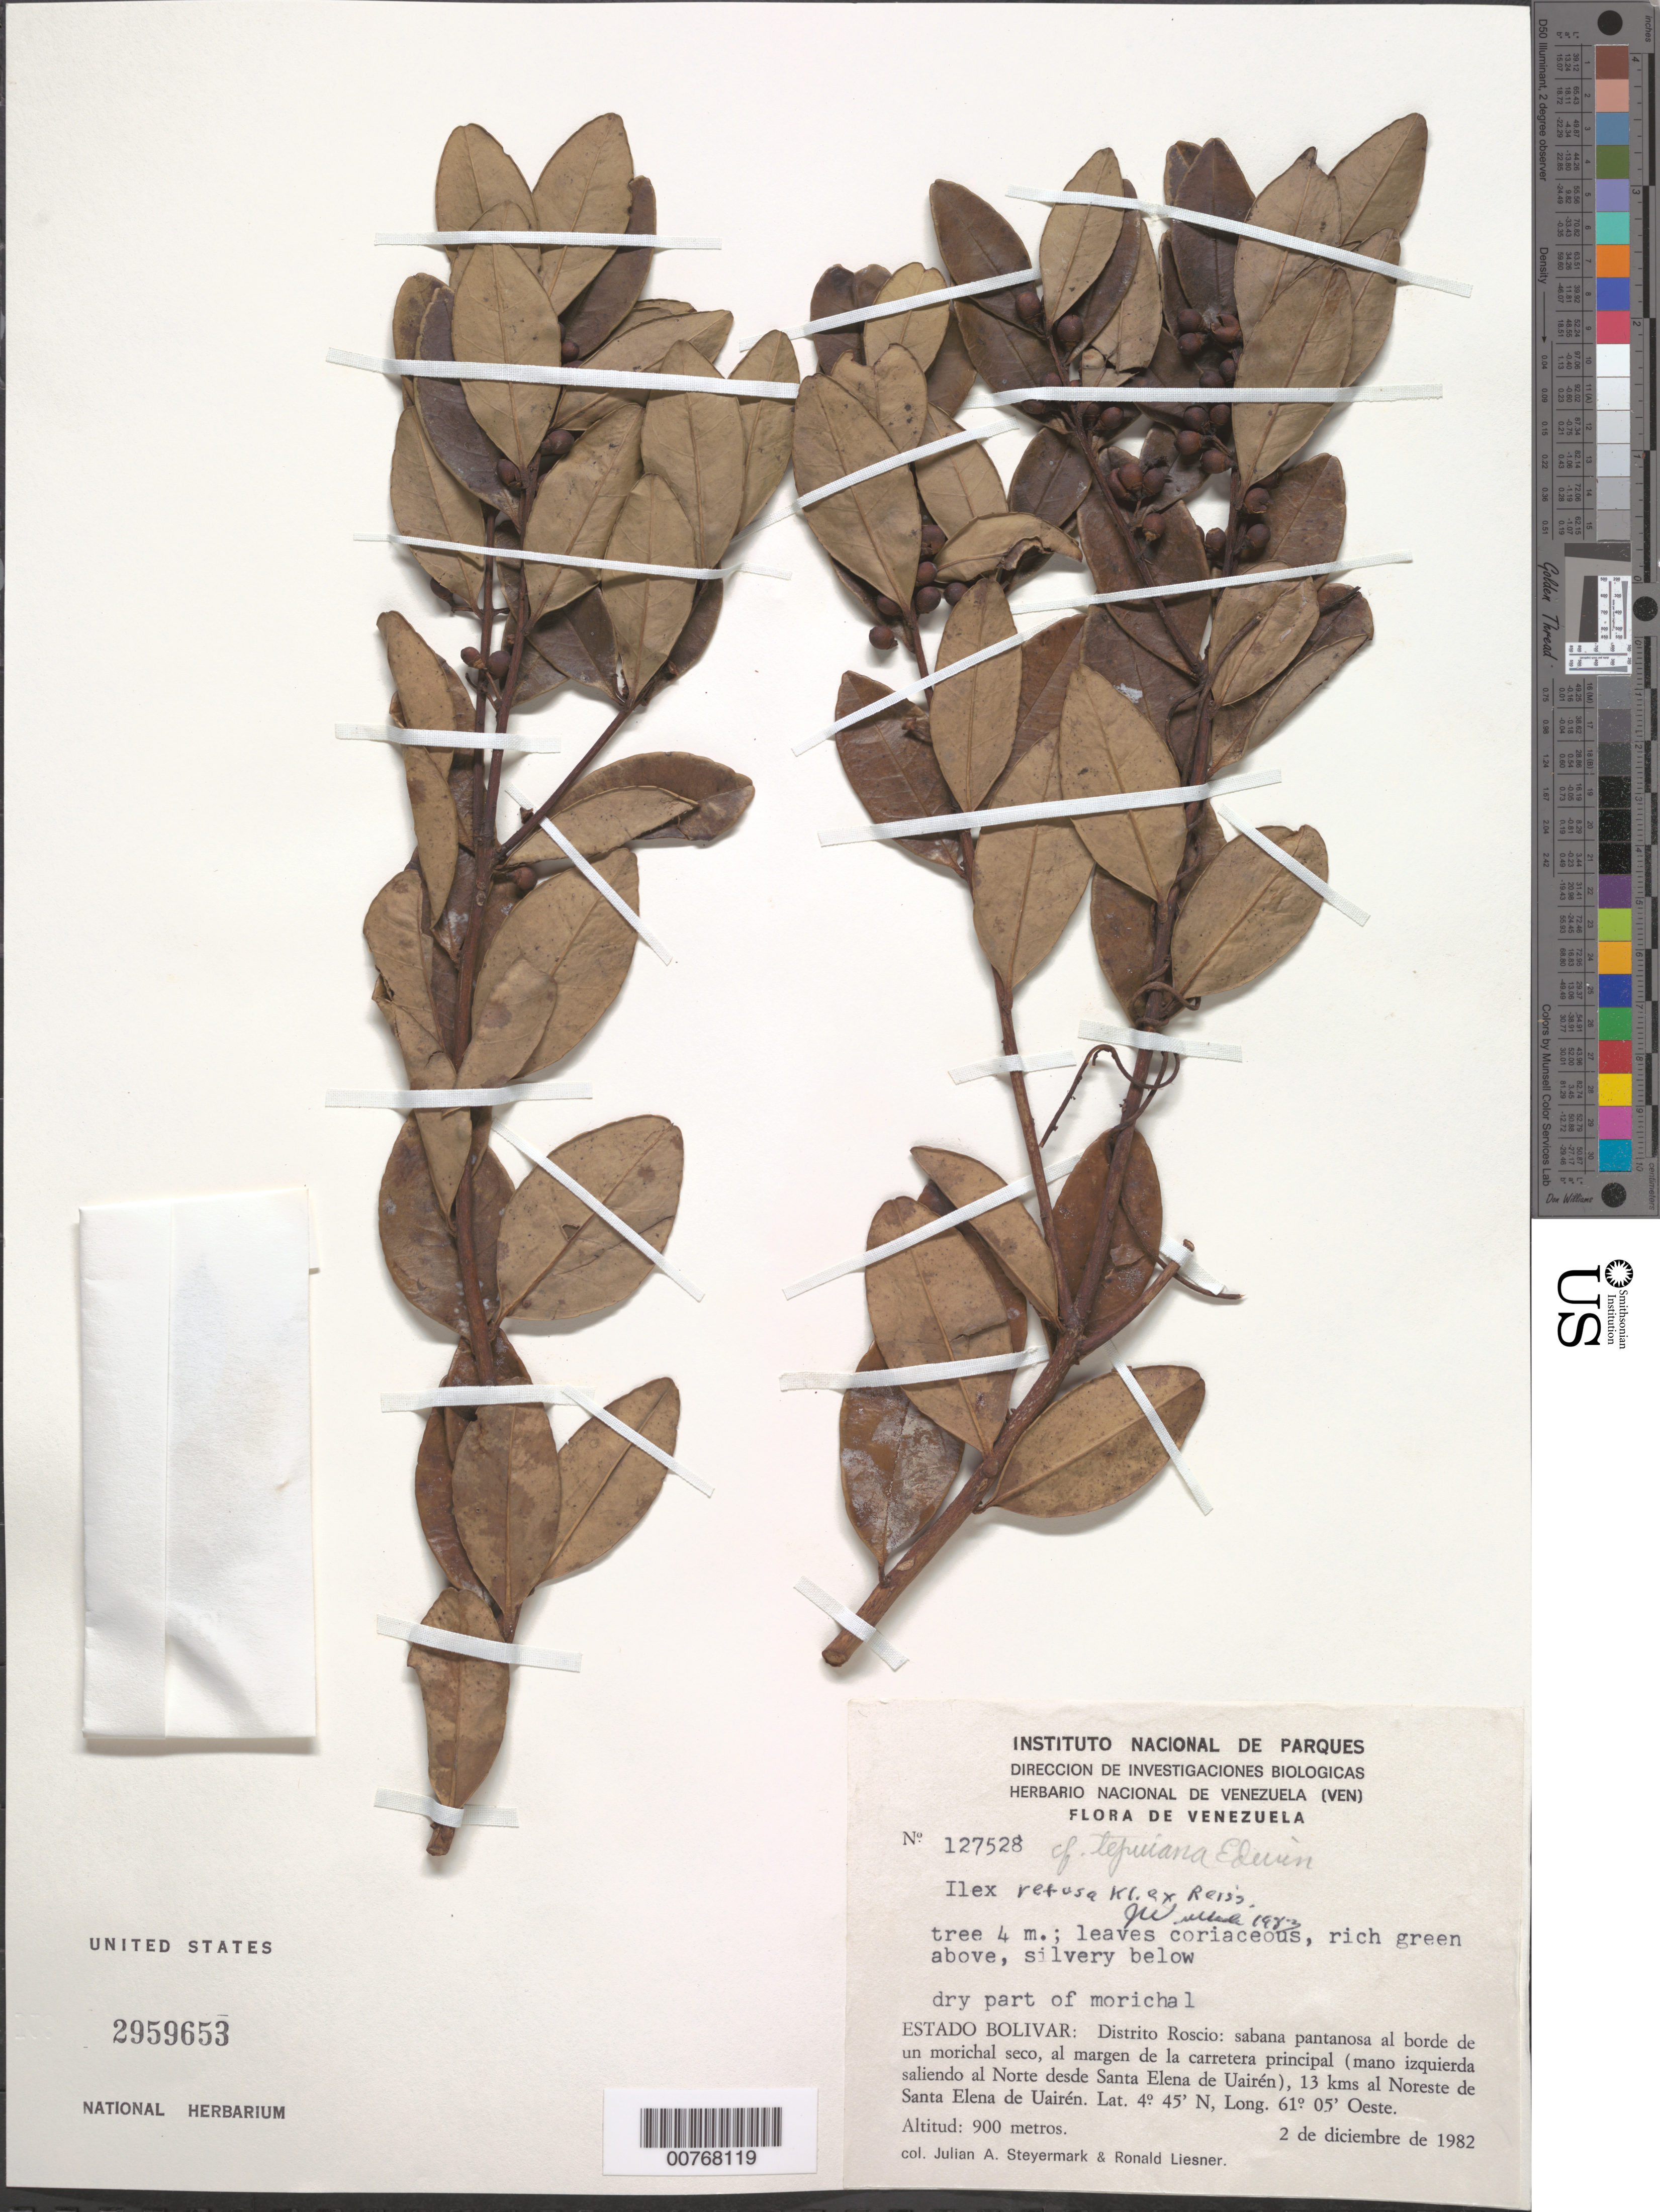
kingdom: Plantae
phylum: Tracheophyta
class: Magnoliopsida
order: Aquifoliales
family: Aquifoliaceae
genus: Ilex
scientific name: Ilex retusa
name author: Klotzsch ex Reissek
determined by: Wurdack, John J., (US), US (UNITED STATES)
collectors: J. Steyermark & R. L. Liesner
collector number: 127528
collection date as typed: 2-Dec-82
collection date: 1982-12-02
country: Venezuela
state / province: Bolívar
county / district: Roscio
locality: Santa Elena de Uairén, 13 km al NO; al margen de la carretera principal saliendo (mano izquierda saliendo al Norte de Santa Elena de Uairén)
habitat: Sabana pantanosa al borde de un morichal seco (marshy savanna bordering dry part of morichal- moriche (Mauritia) palm vegetation)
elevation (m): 900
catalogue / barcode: US 2959653